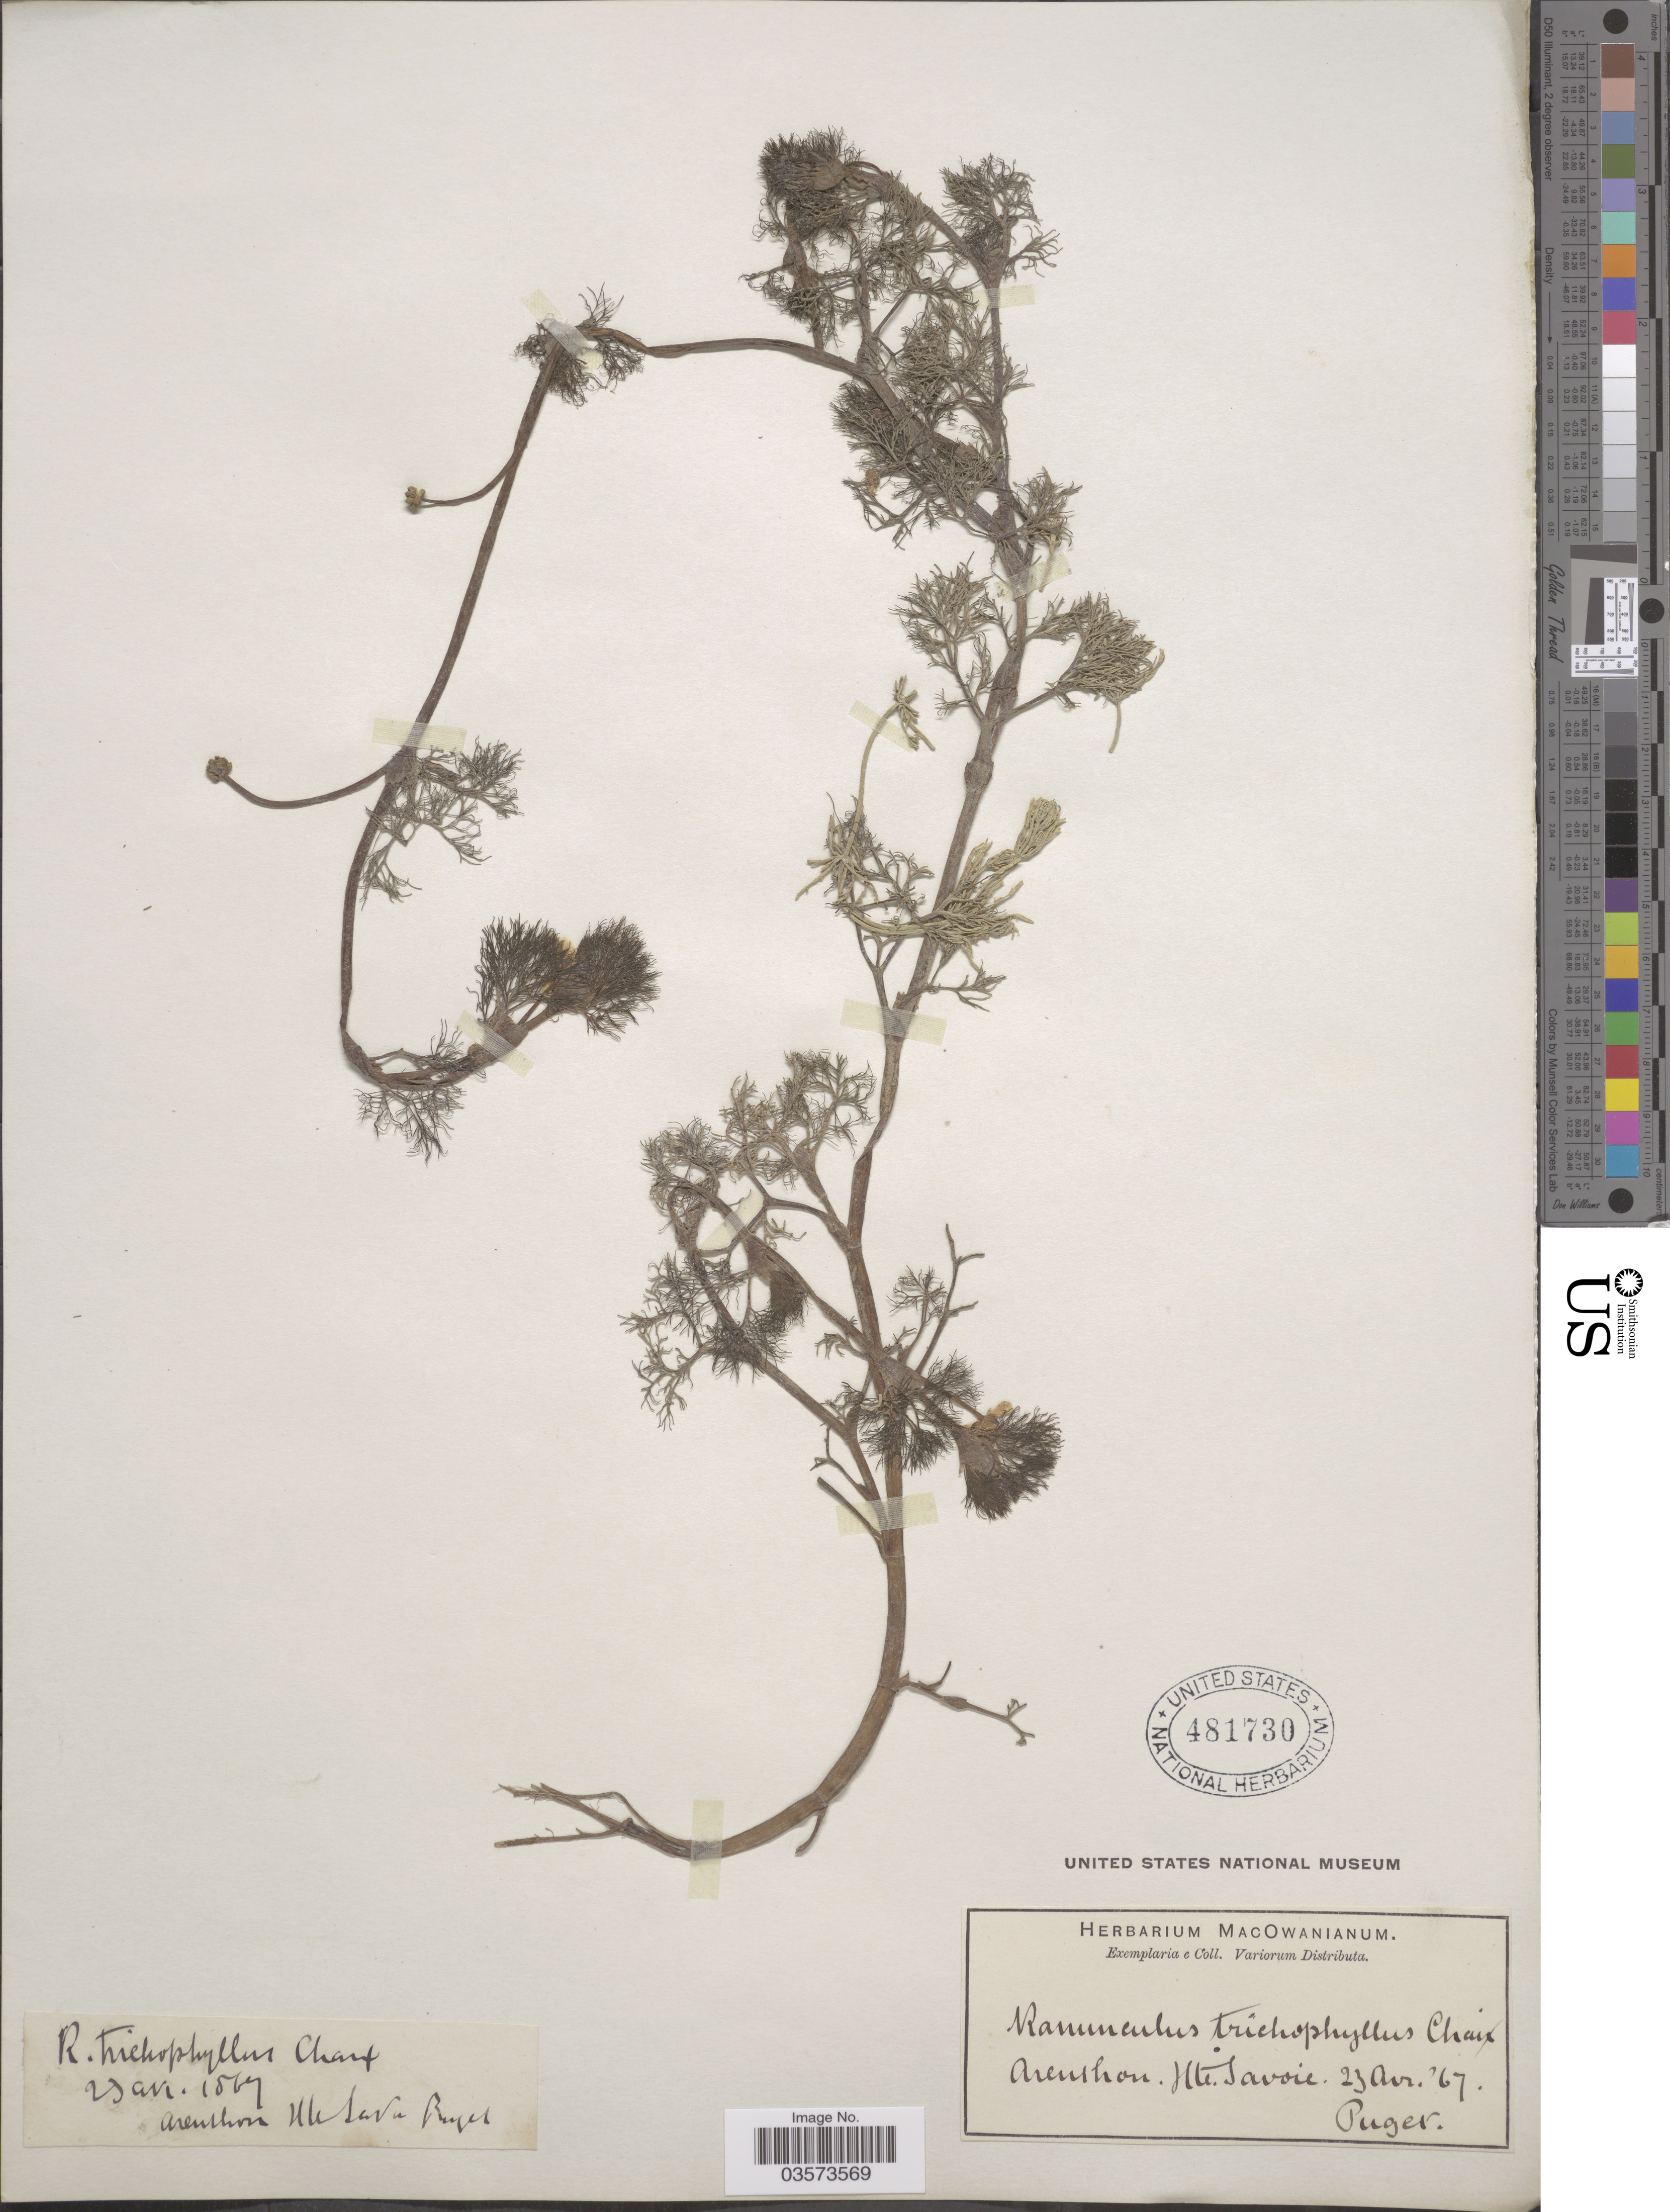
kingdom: Plantae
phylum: Tracheophyta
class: Magnoliopsida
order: Ranunculales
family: Ranunculaceae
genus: Ranunculus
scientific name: Ranunculus trichophyllus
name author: Chaix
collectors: -. Puget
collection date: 1867-04-23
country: France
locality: Arenthon. Ht. Savoie.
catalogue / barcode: US 481730